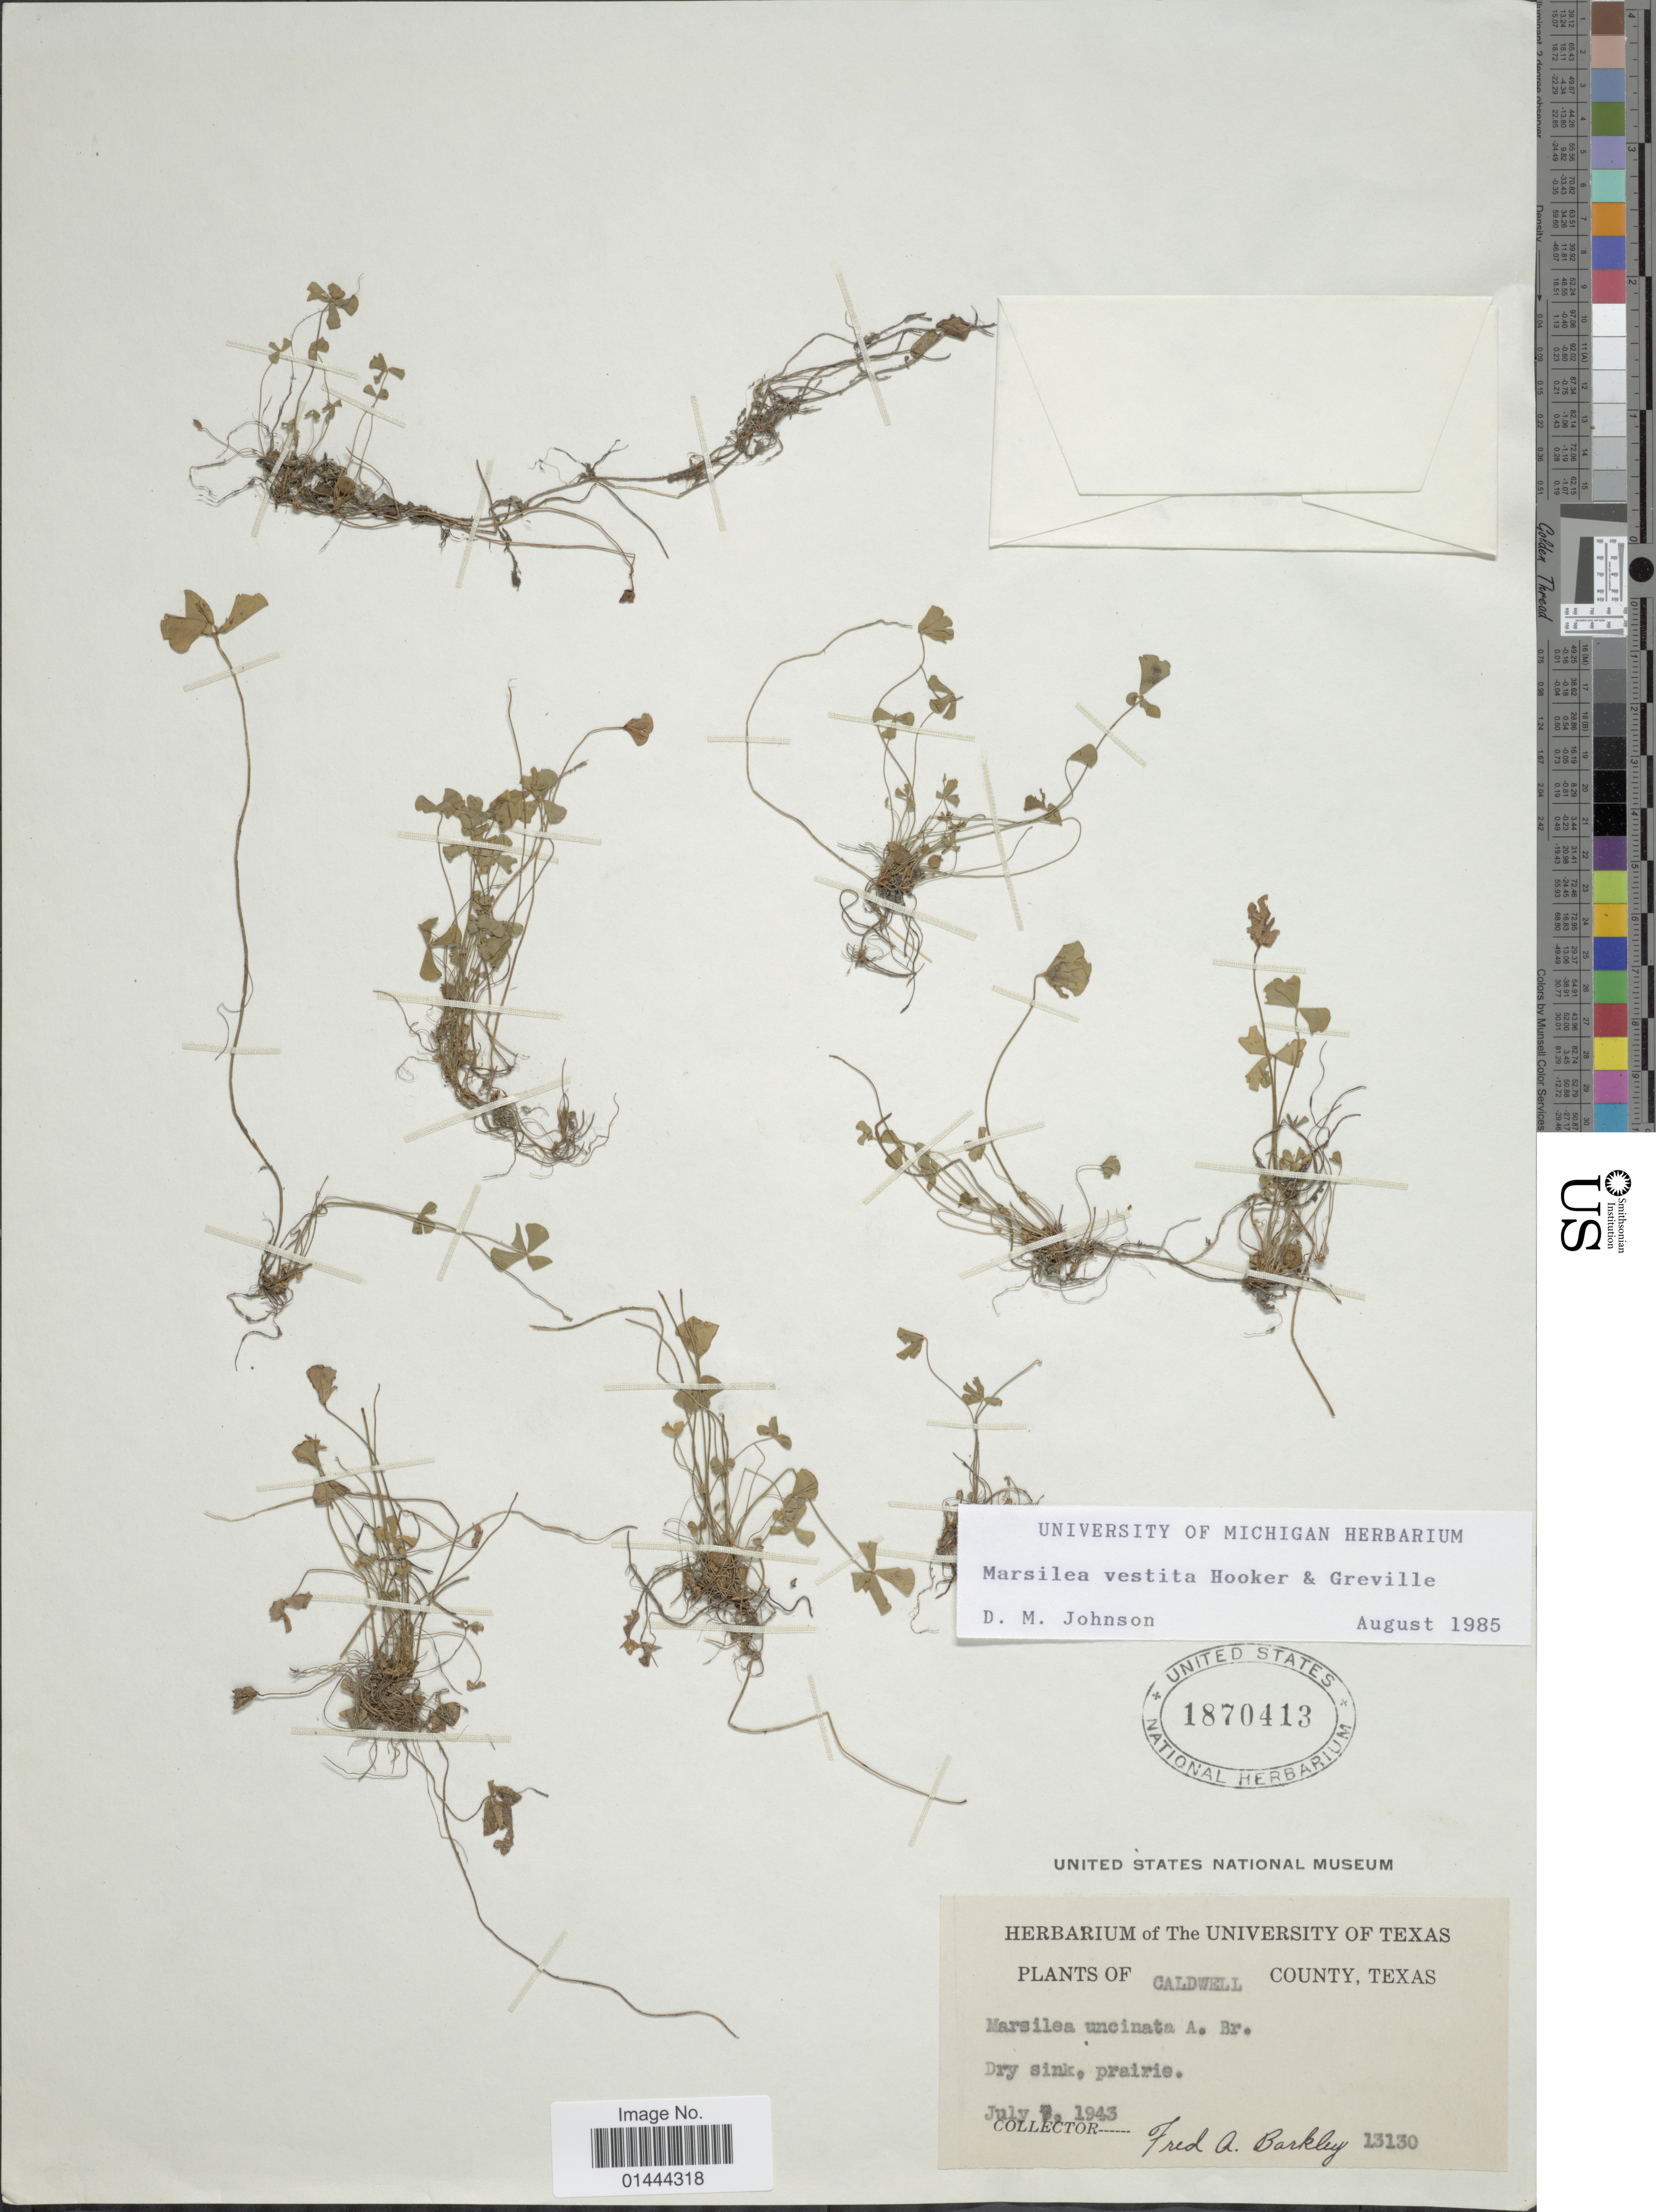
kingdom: Plantae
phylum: Tracheophyta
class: Polypodiopsida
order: Salviniales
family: Marsileaceae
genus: Marsilea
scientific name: Marsilea vestita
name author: Hook. & Grev.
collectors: F. A. Barkley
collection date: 1943-07-07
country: United States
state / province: Texas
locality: Caldwell County, dry sink, prairie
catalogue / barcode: US 1870413